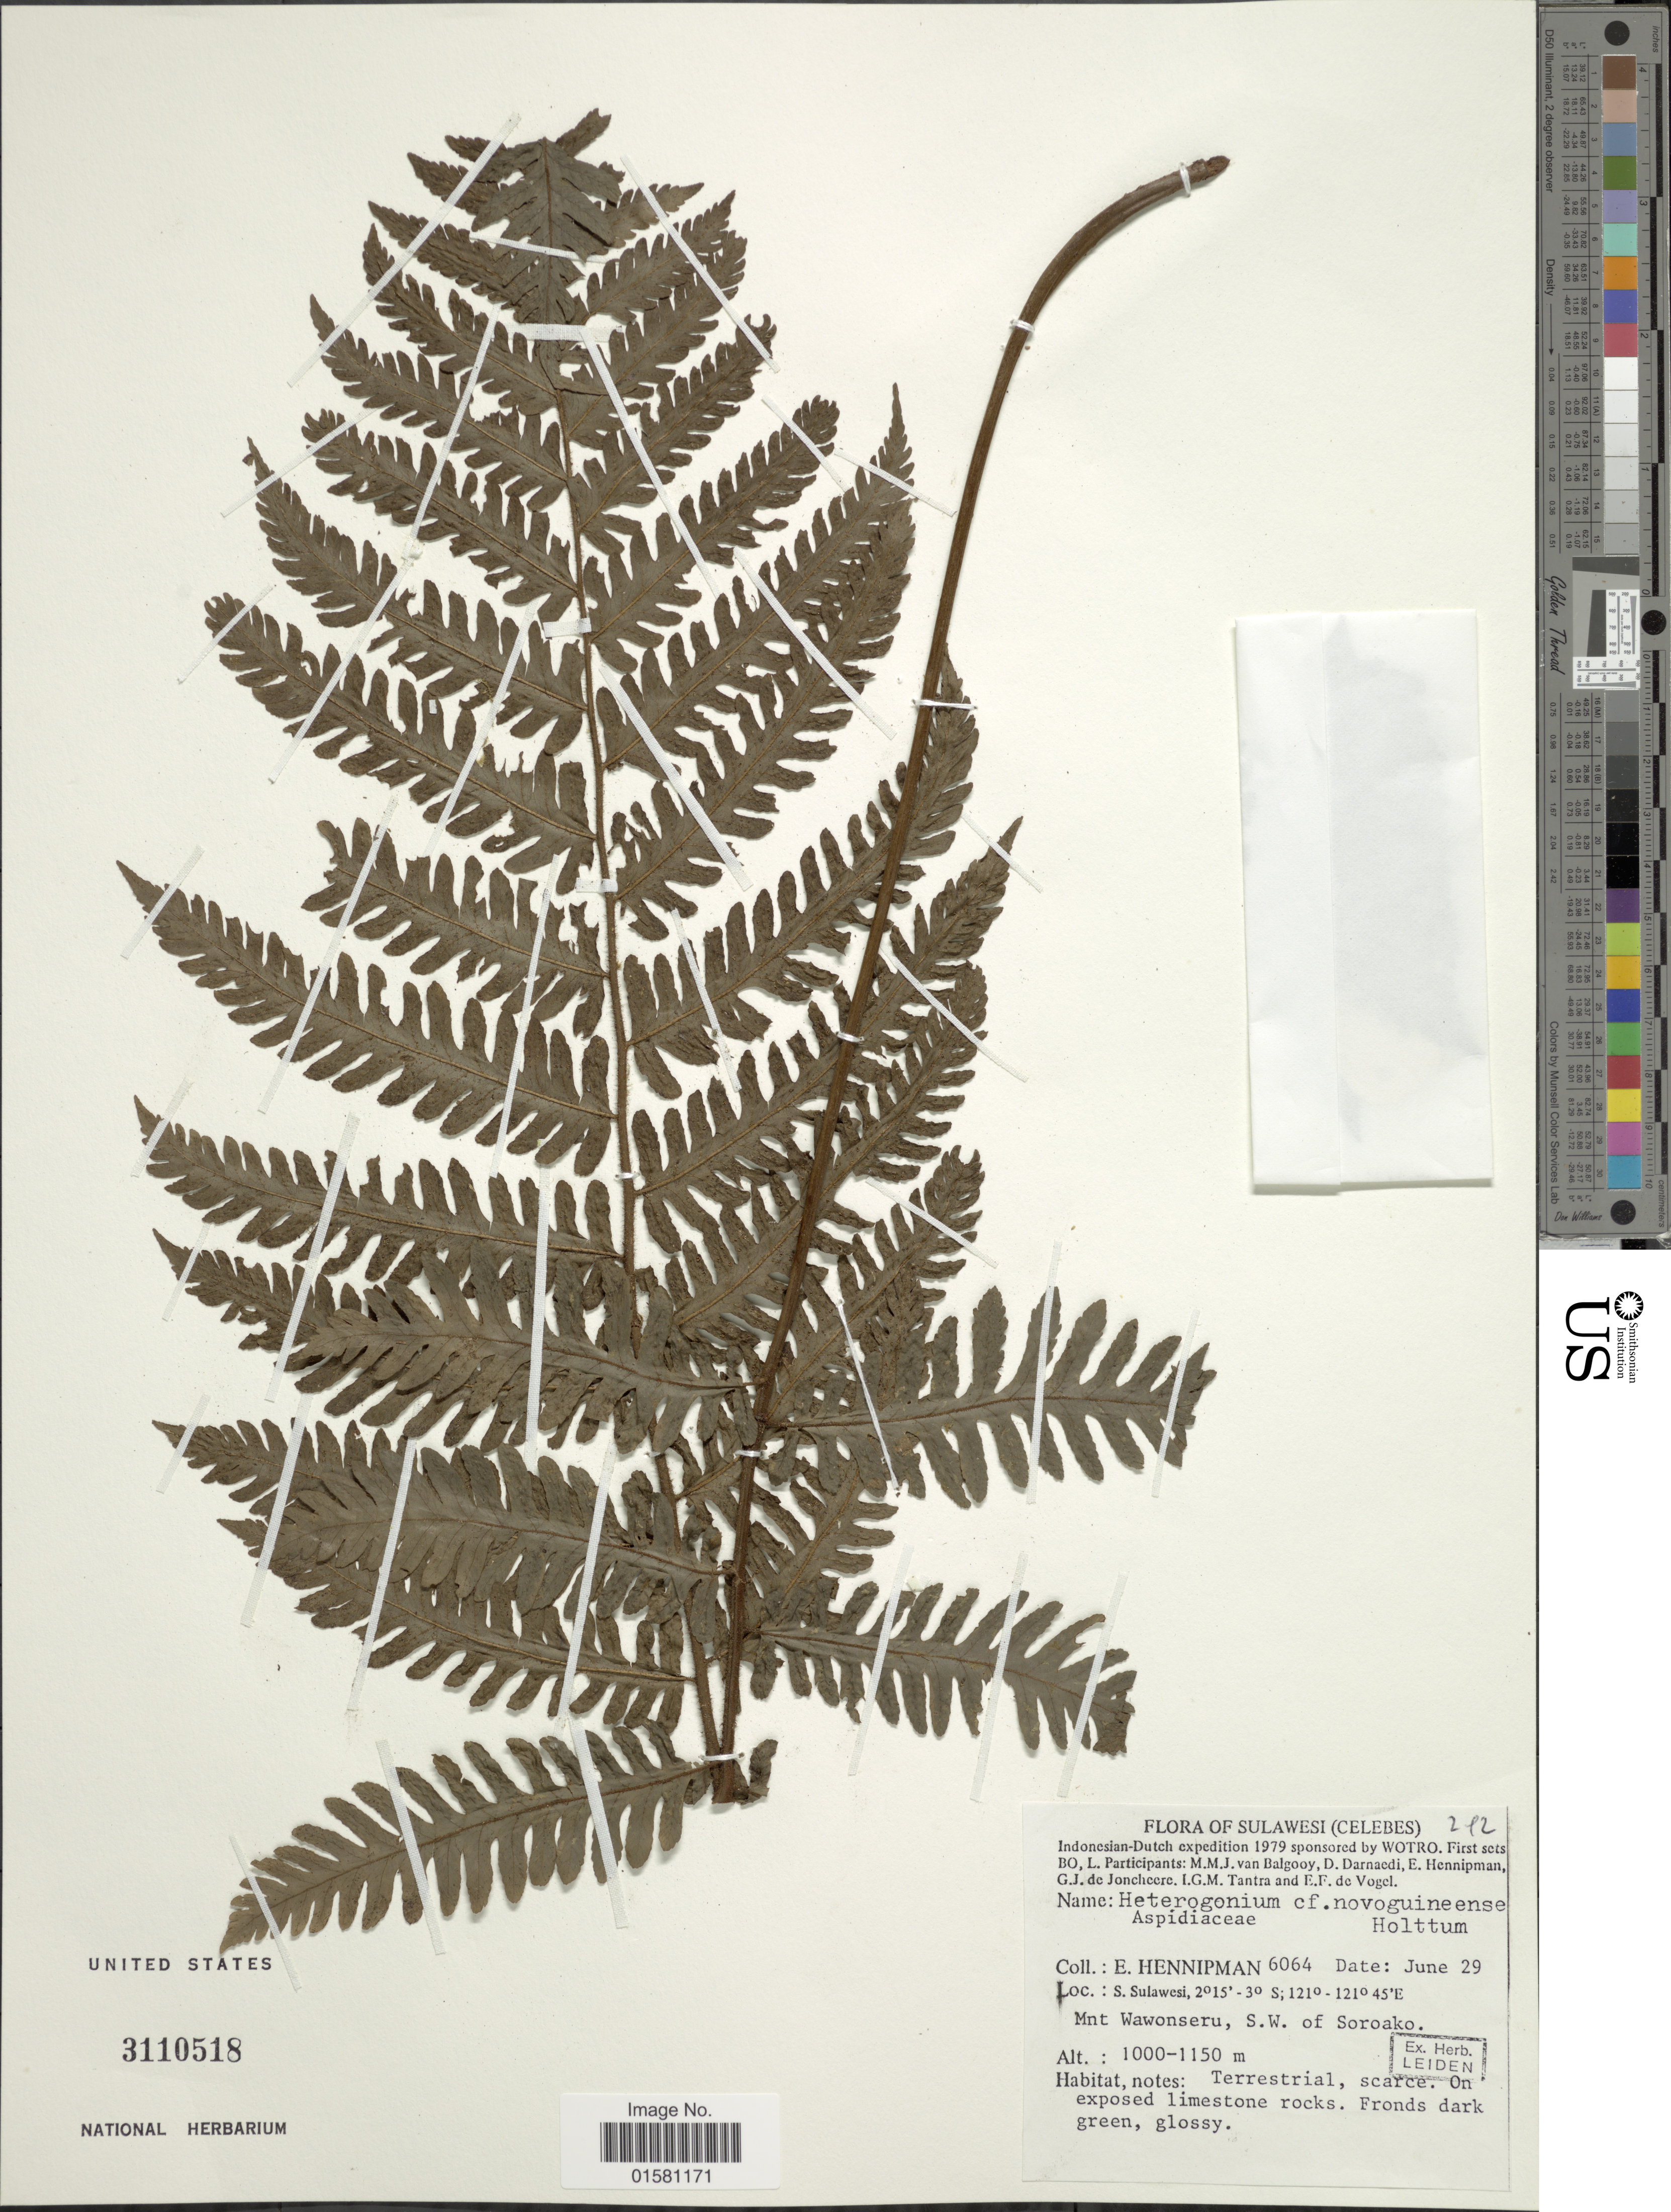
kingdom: Plantae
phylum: Tracheophyta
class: Polypodiopsida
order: Polypodiales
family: Tectariaceae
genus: Tectaria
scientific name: Tectaria novoguineensis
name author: (Rosenst.) C. Chr.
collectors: E. Hennipman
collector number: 6064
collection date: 1979-06-29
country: Indonesia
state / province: Sulawesi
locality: Celebes. S. Sulawesi, Mnt Wawonseru, S.W. of Soroako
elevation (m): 1000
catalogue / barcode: US 3110518